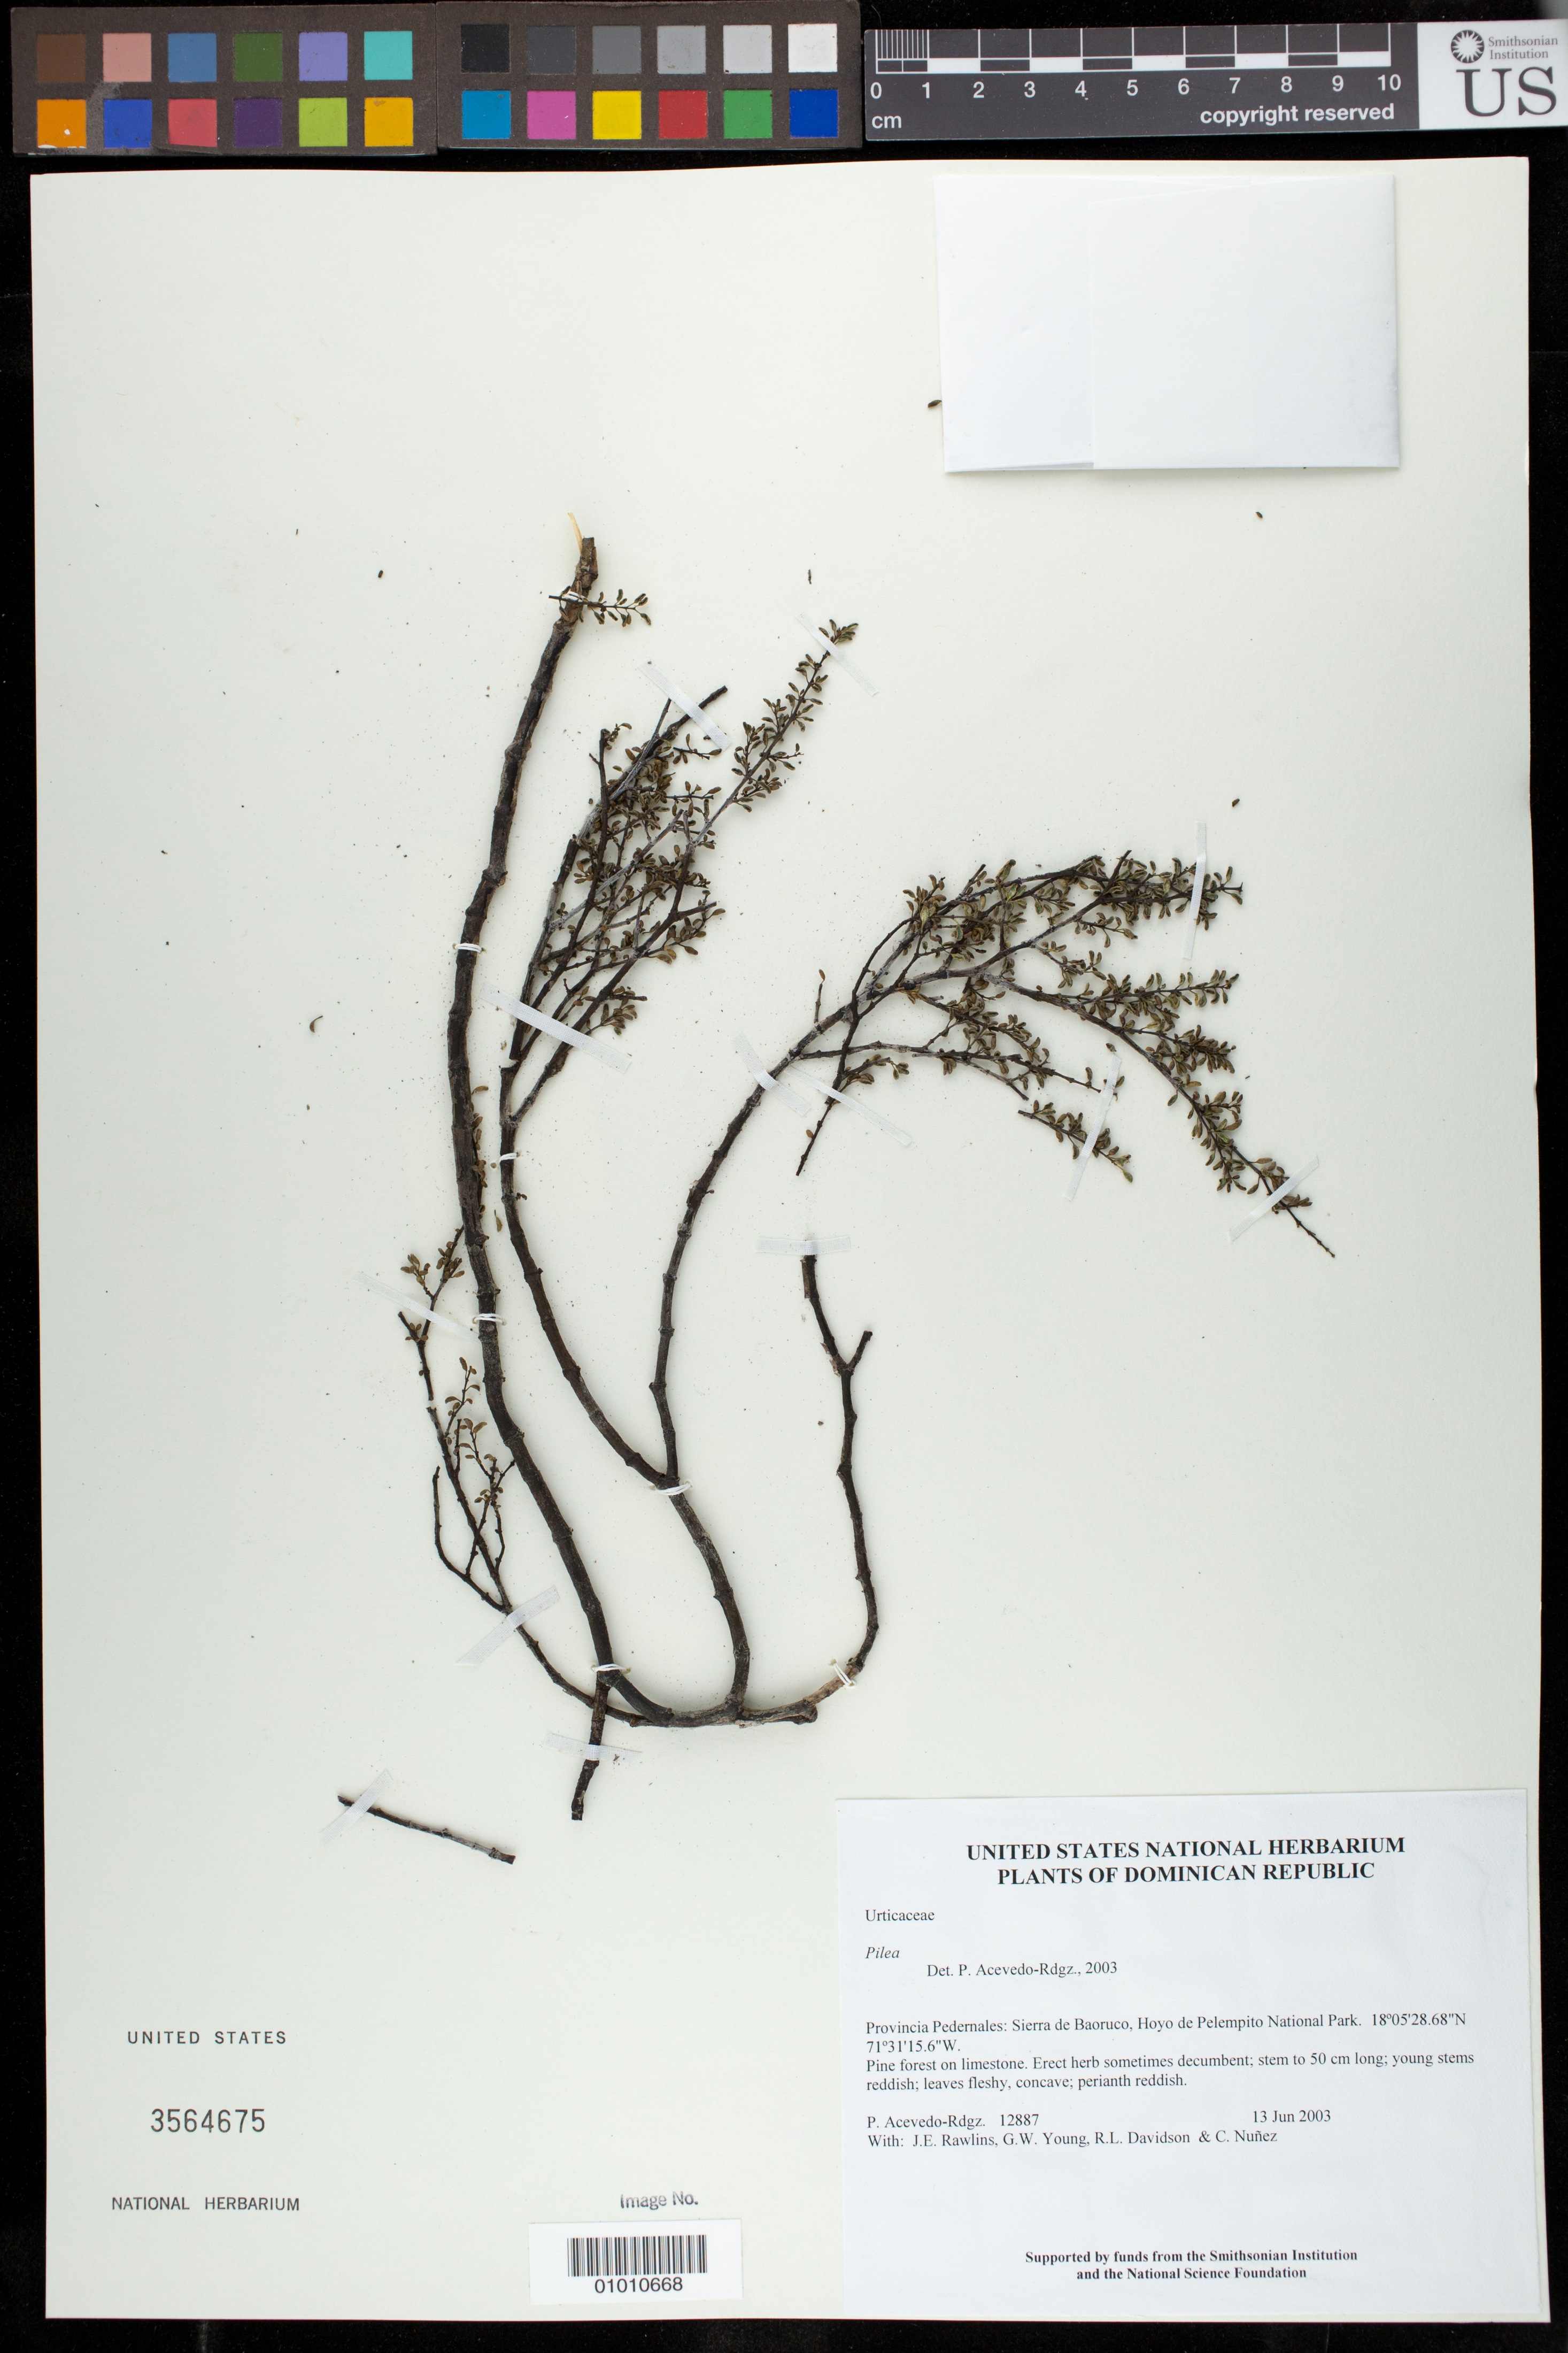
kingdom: Plantae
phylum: Tracheophyta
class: Magnoliopsida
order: Rosales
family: Urticaceae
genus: Pilea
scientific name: Pilea franquevilleana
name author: Wedd.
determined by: Acevedo-Rodriguez, P., (US), Smithsonian Institution - National Museum of Natural History (UNITED STATES)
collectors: P. Acevedo-Rodr., J. Rawlins, G. Young, R. Davidson & C. Nunez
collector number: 12887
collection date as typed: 13 Jun 2003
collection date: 2003-06-13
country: Dominican Republic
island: Hispaniola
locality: Provincia Pedernales: Sierra de Baoruco, Hoyo de Pelempito National Park.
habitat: Pine forest on limestone.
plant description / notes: US, MO, NY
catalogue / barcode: US 3564675